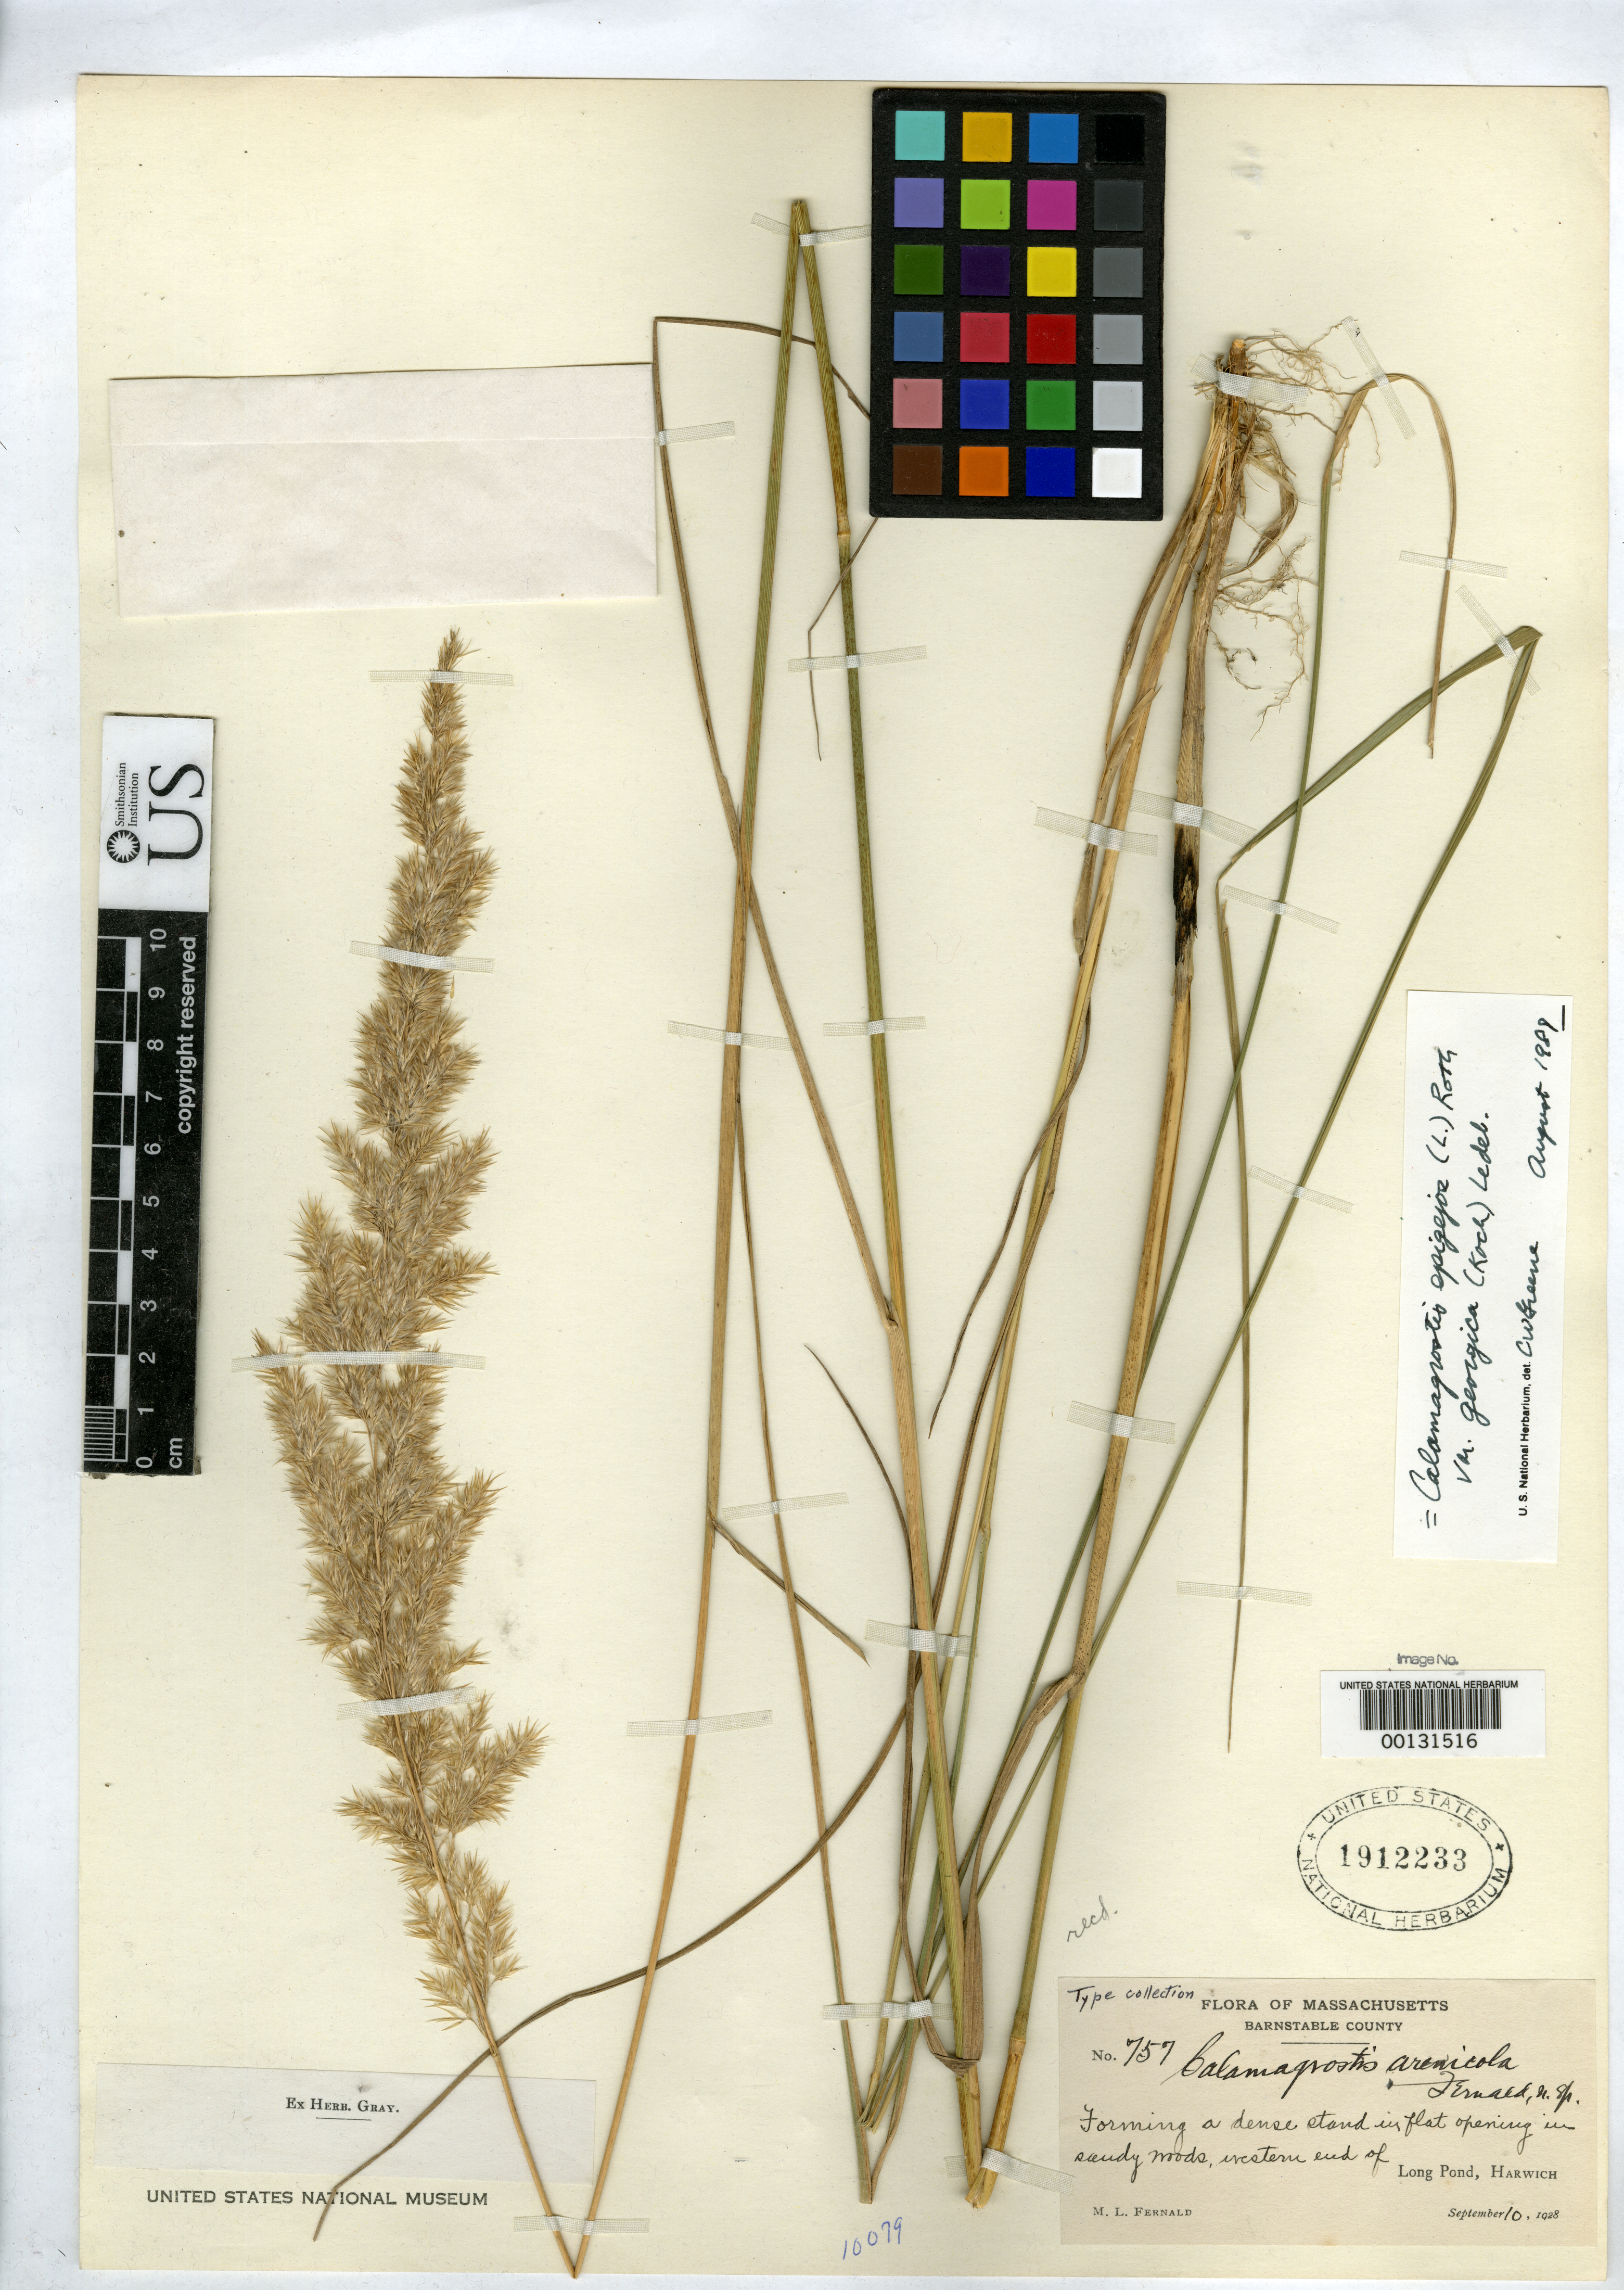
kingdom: Plantae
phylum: Tracheophyta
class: Liliopsida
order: Poales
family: Poaceae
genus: Calamagrostis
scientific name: Calamagrostis arenicola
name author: Fernald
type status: Isotype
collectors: M. L. Fernald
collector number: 757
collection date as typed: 10 Sep 1928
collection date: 1928-09-10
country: United States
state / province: Massachusetts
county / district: Barnstable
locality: Western end of Long Pond, Harwich.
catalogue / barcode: US 1912233